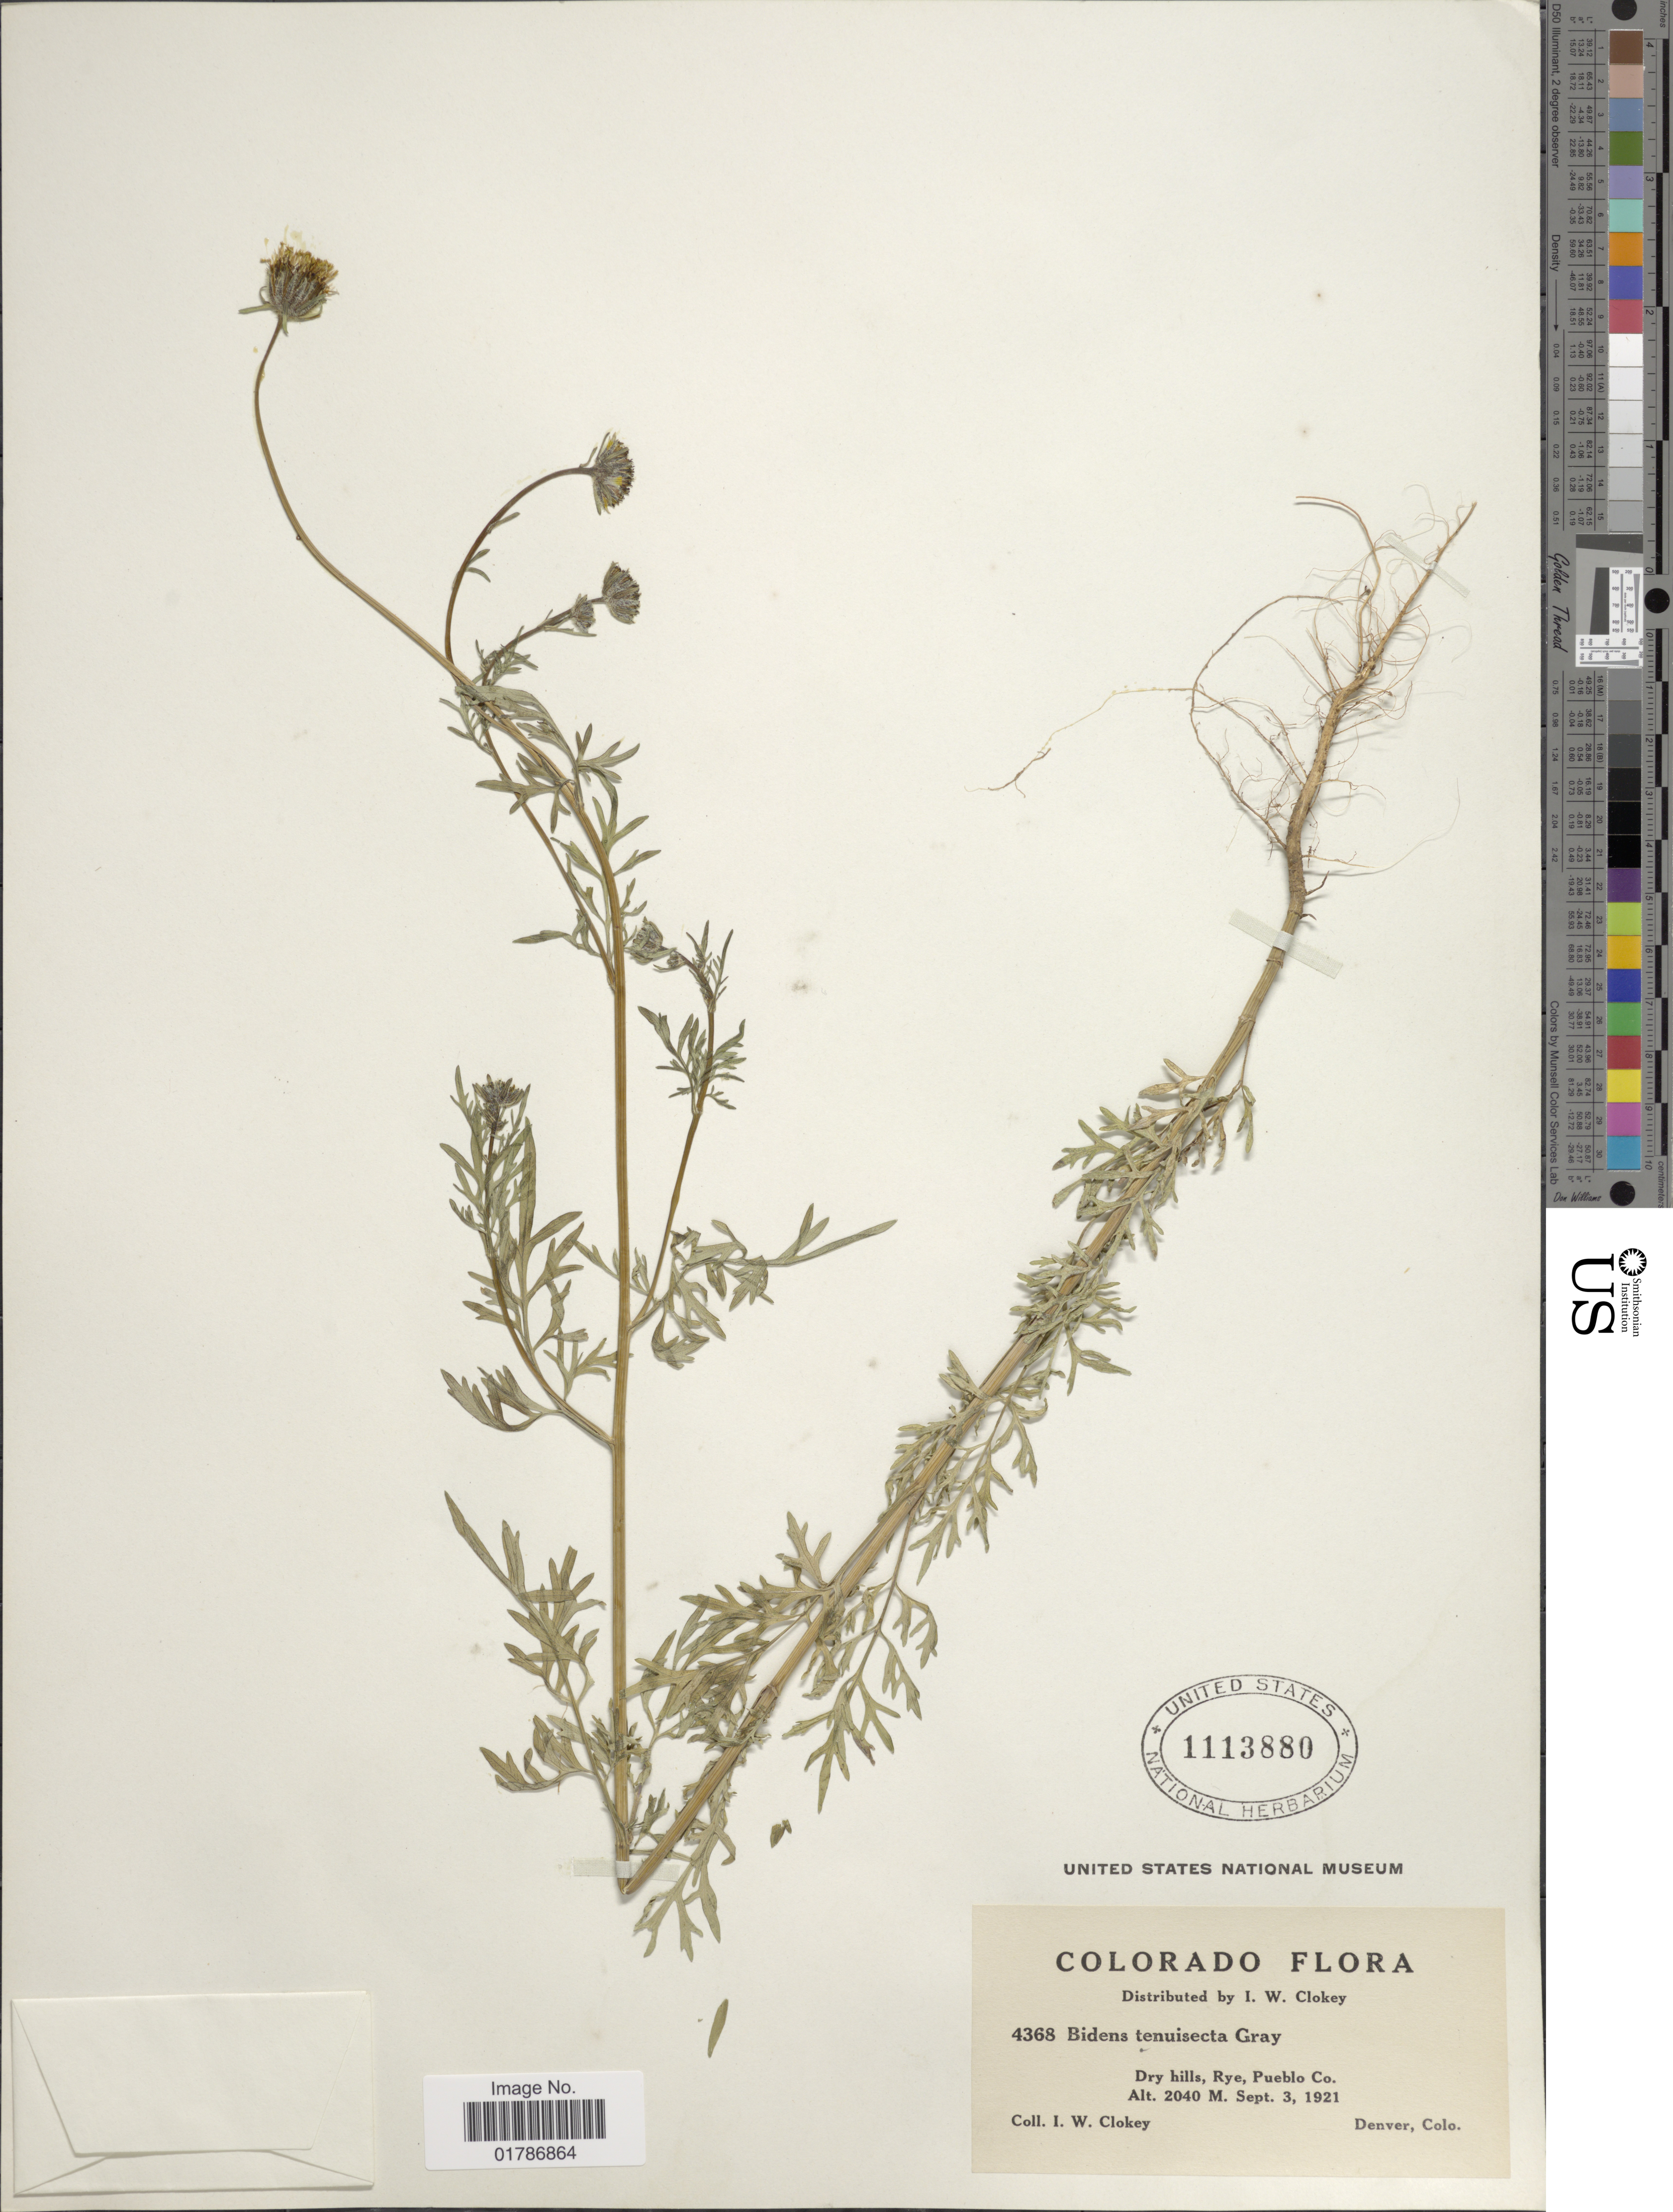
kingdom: Plantae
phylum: Tracheophyta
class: Magnoliopsida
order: Asterales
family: Asteraceae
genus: Bidens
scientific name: Bidens tenuisecta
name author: A. Gray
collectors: I. W. Clokey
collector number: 4368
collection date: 1921-09-03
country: United States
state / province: Colorado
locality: Dry hills, Rye, Pueblo Co., Denver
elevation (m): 2040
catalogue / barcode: US 1113880